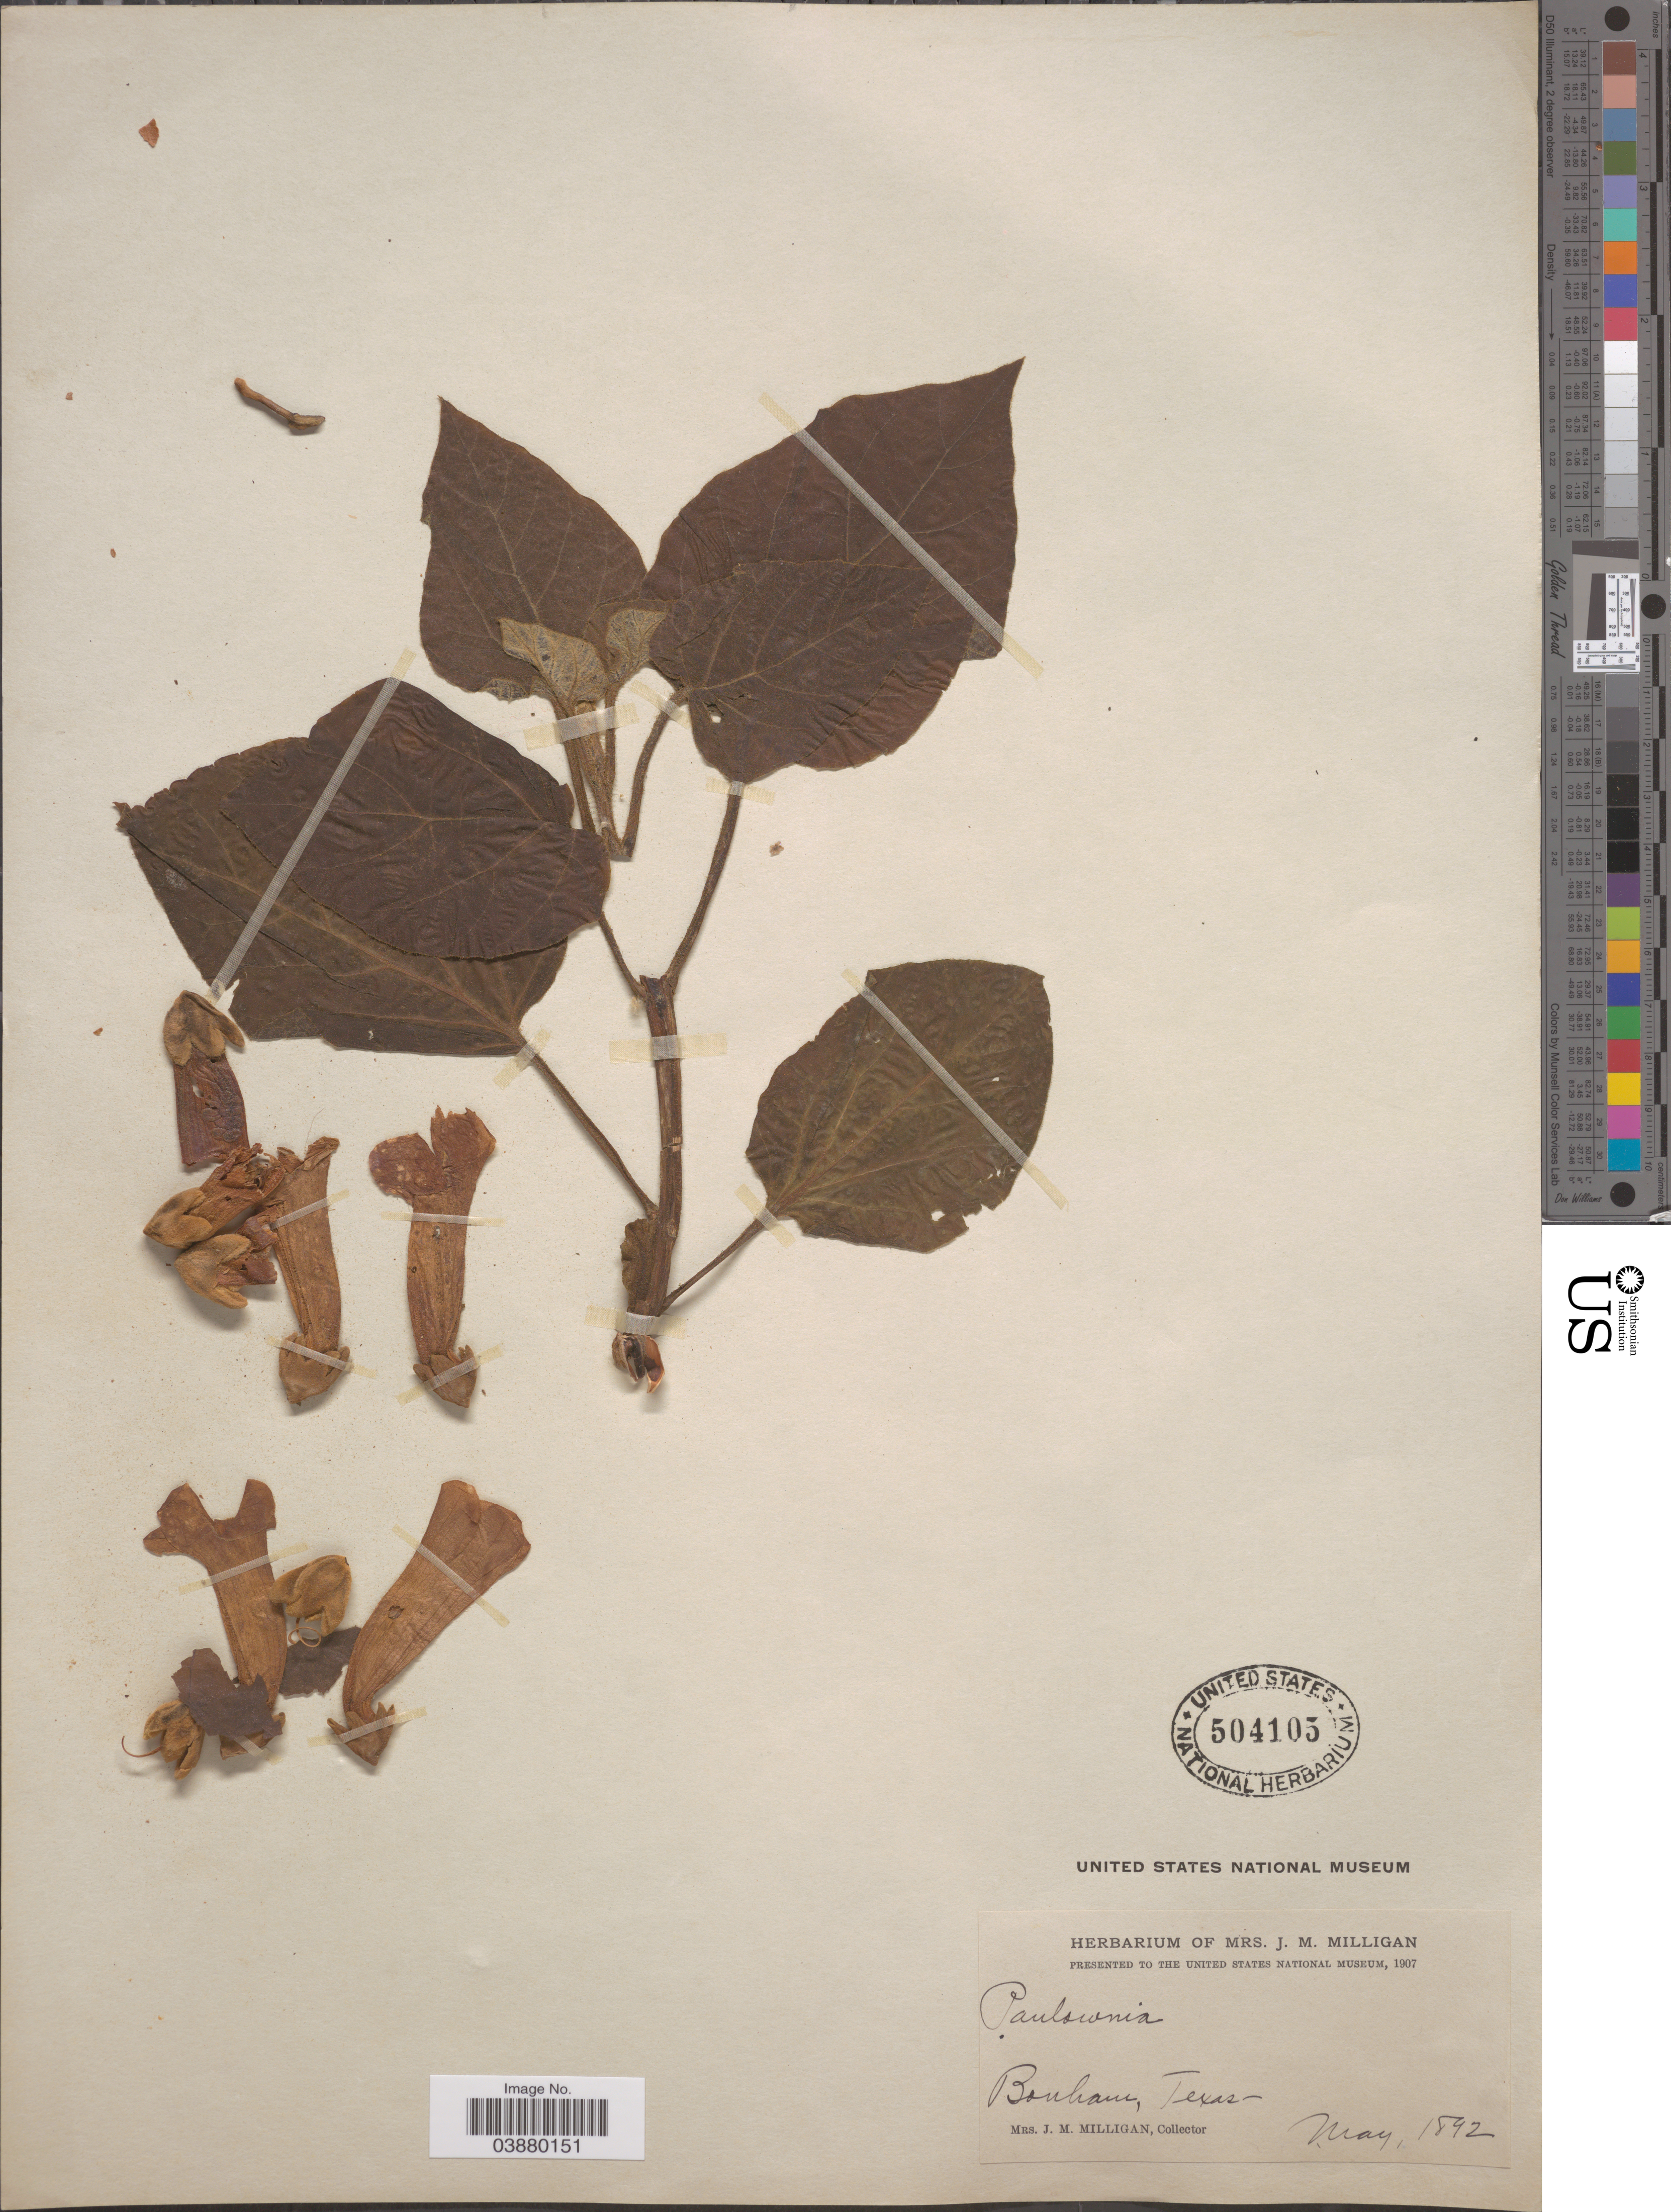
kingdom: Plantae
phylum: Tracheophyta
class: Magnoliopsida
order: Lamiales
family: Paulowniaceae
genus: Paulownia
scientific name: Paulownia tomentosa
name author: (Thunb.) Siebold & Zucc. ex Steud.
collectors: J. Milligan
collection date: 1892-05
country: United States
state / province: Texas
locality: Bonham.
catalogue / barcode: US 504105